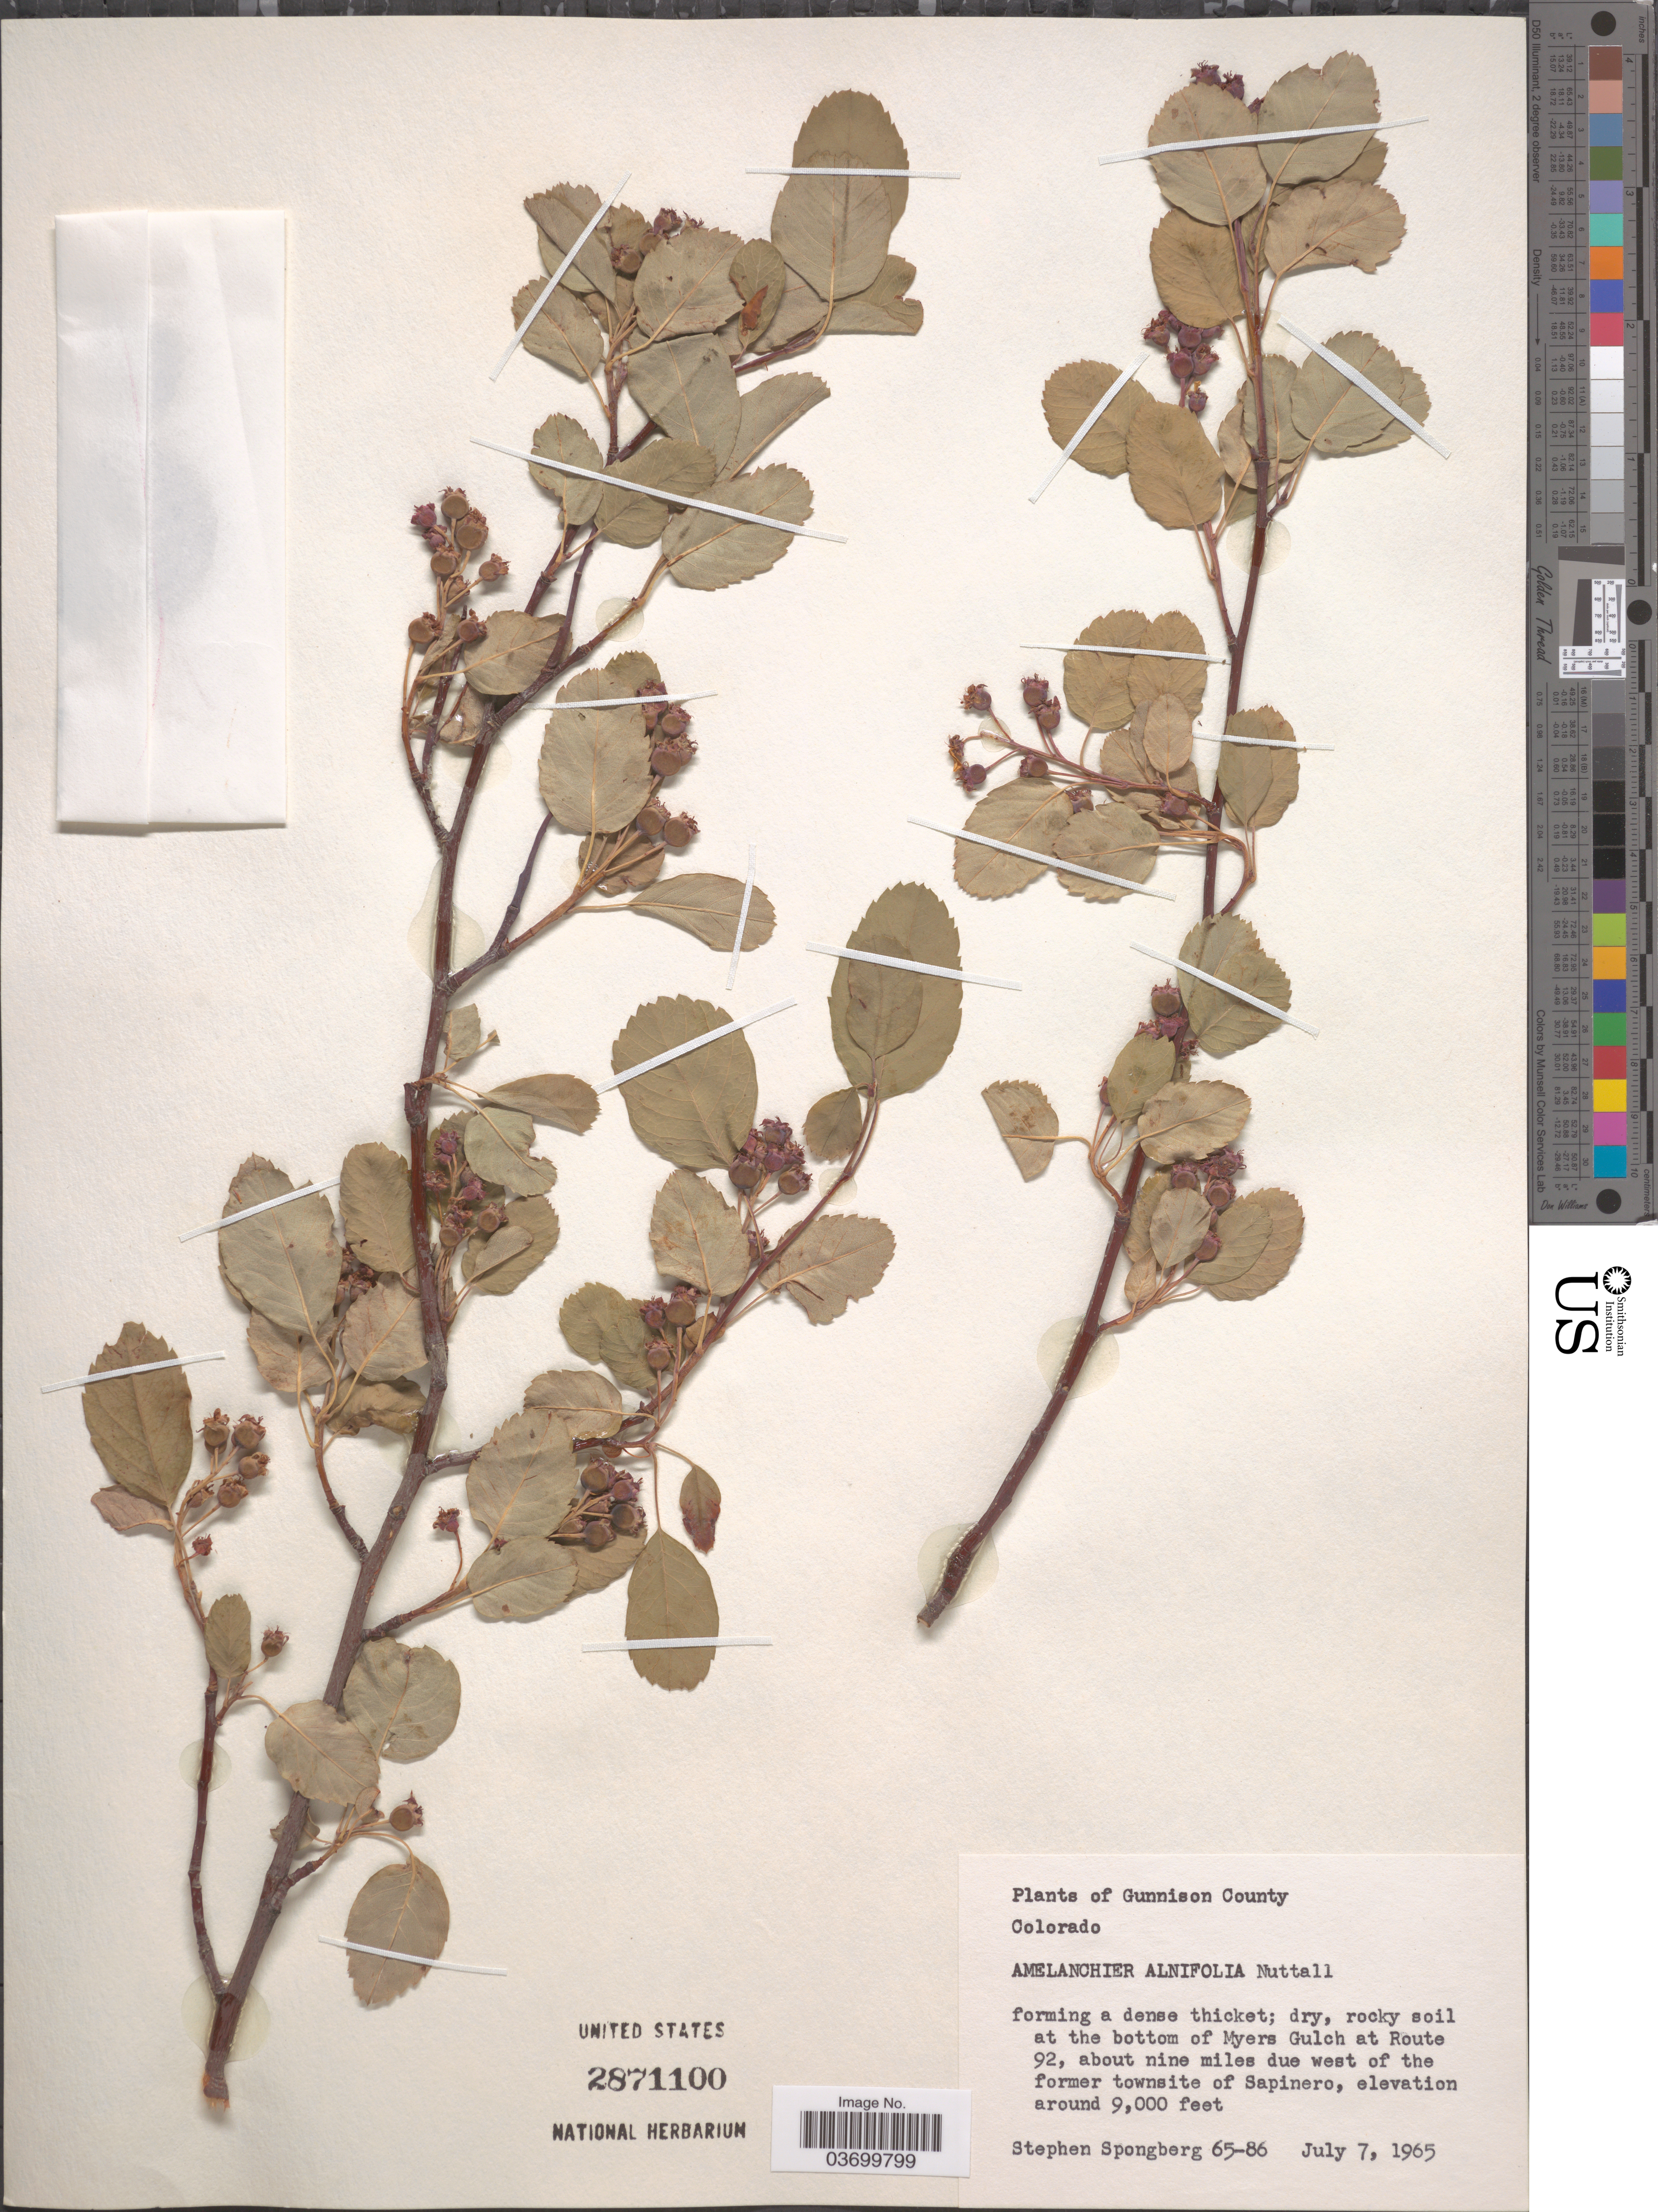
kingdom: Plantae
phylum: Tracheophyta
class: Magnoliopsida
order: Rosales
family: Rosaceae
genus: Amelanchier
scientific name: Amelanchier alnifolia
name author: (Nutt.) Nutt. ex M. Roem.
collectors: S. A.Spongberg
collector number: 65-86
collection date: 1965-07-07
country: United States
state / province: Colorado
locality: Gunnison County. At the bottom of Myers Gulch at Route 92, about nine miles due west of the former townsite of Sapinero.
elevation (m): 2743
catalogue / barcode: US 2871100